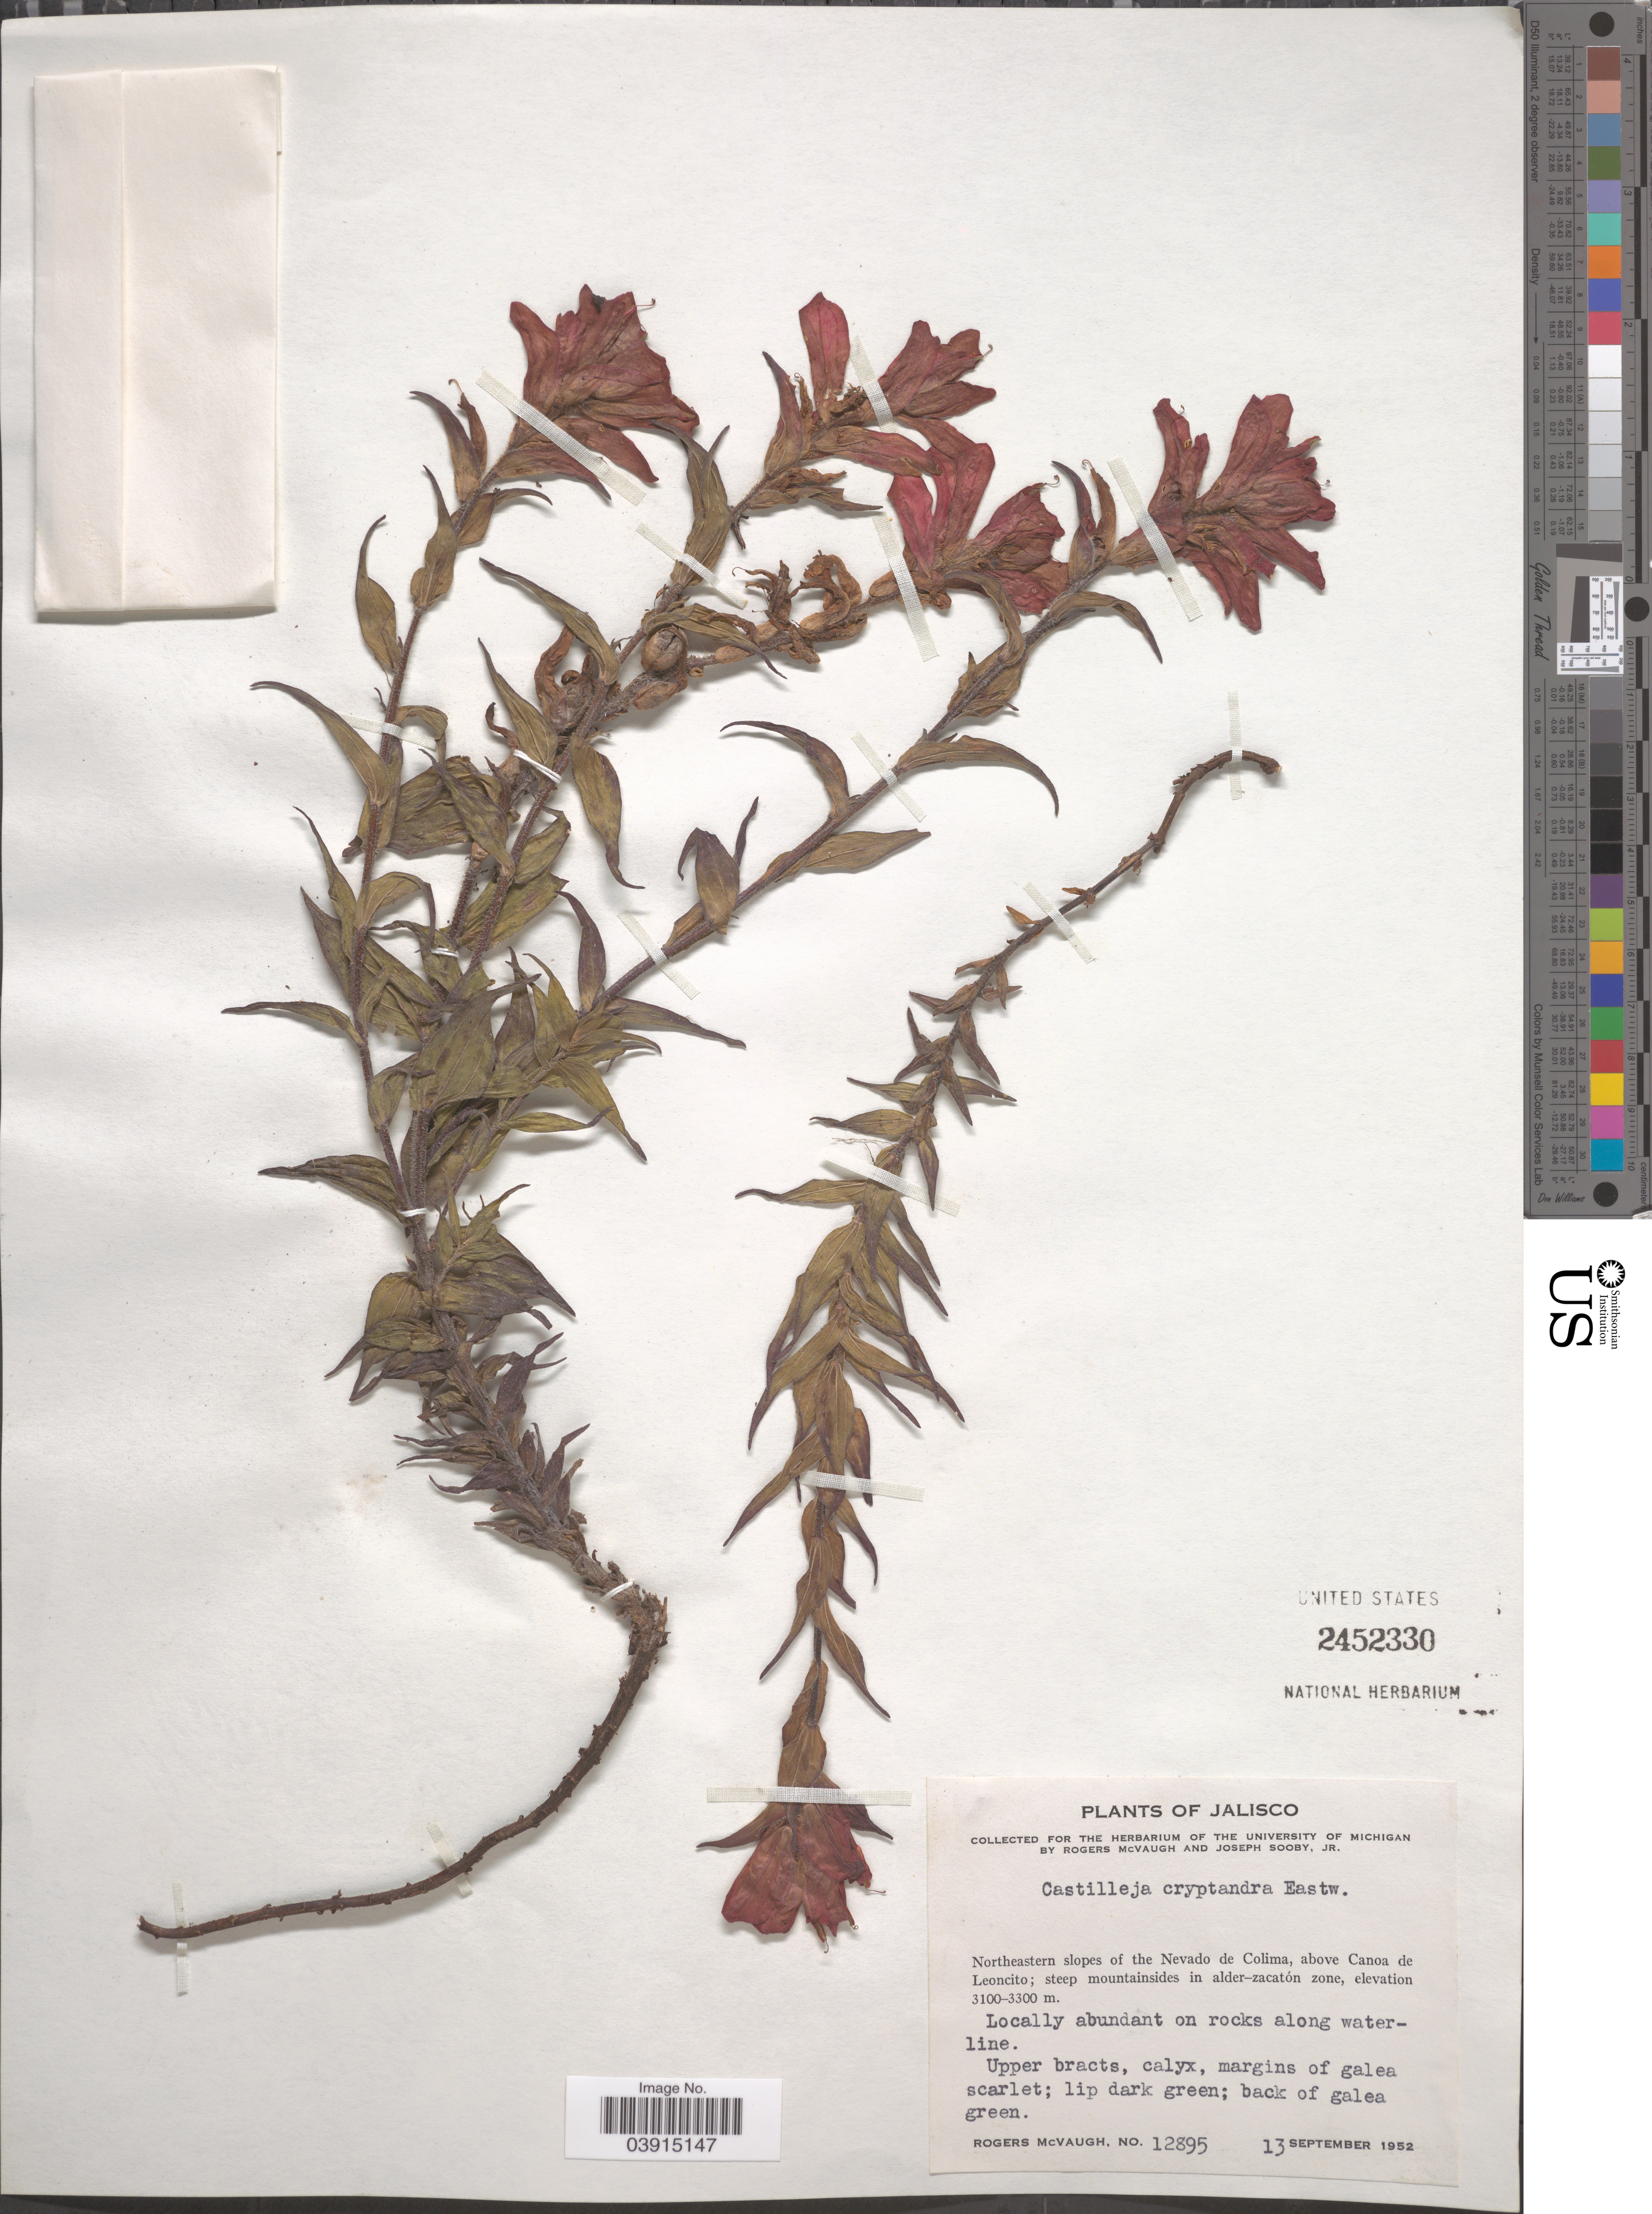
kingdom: Plantae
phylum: Tracheophyta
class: Magnoliopsida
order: Lamiales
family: Orobanchaceae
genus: Castilleja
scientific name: Castilleja cryptandra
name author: Eastw.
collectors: R. McVaugh & J. Sooby Jr.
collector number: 12895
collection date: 1952-09-13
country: Mexico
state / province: Jalisco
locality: Northeastern slopes of the Nevado de Colima, above Canoa de Leoncito; steep mountainsides in alder-zacatón.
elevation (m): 3100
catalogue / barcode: US 2452330